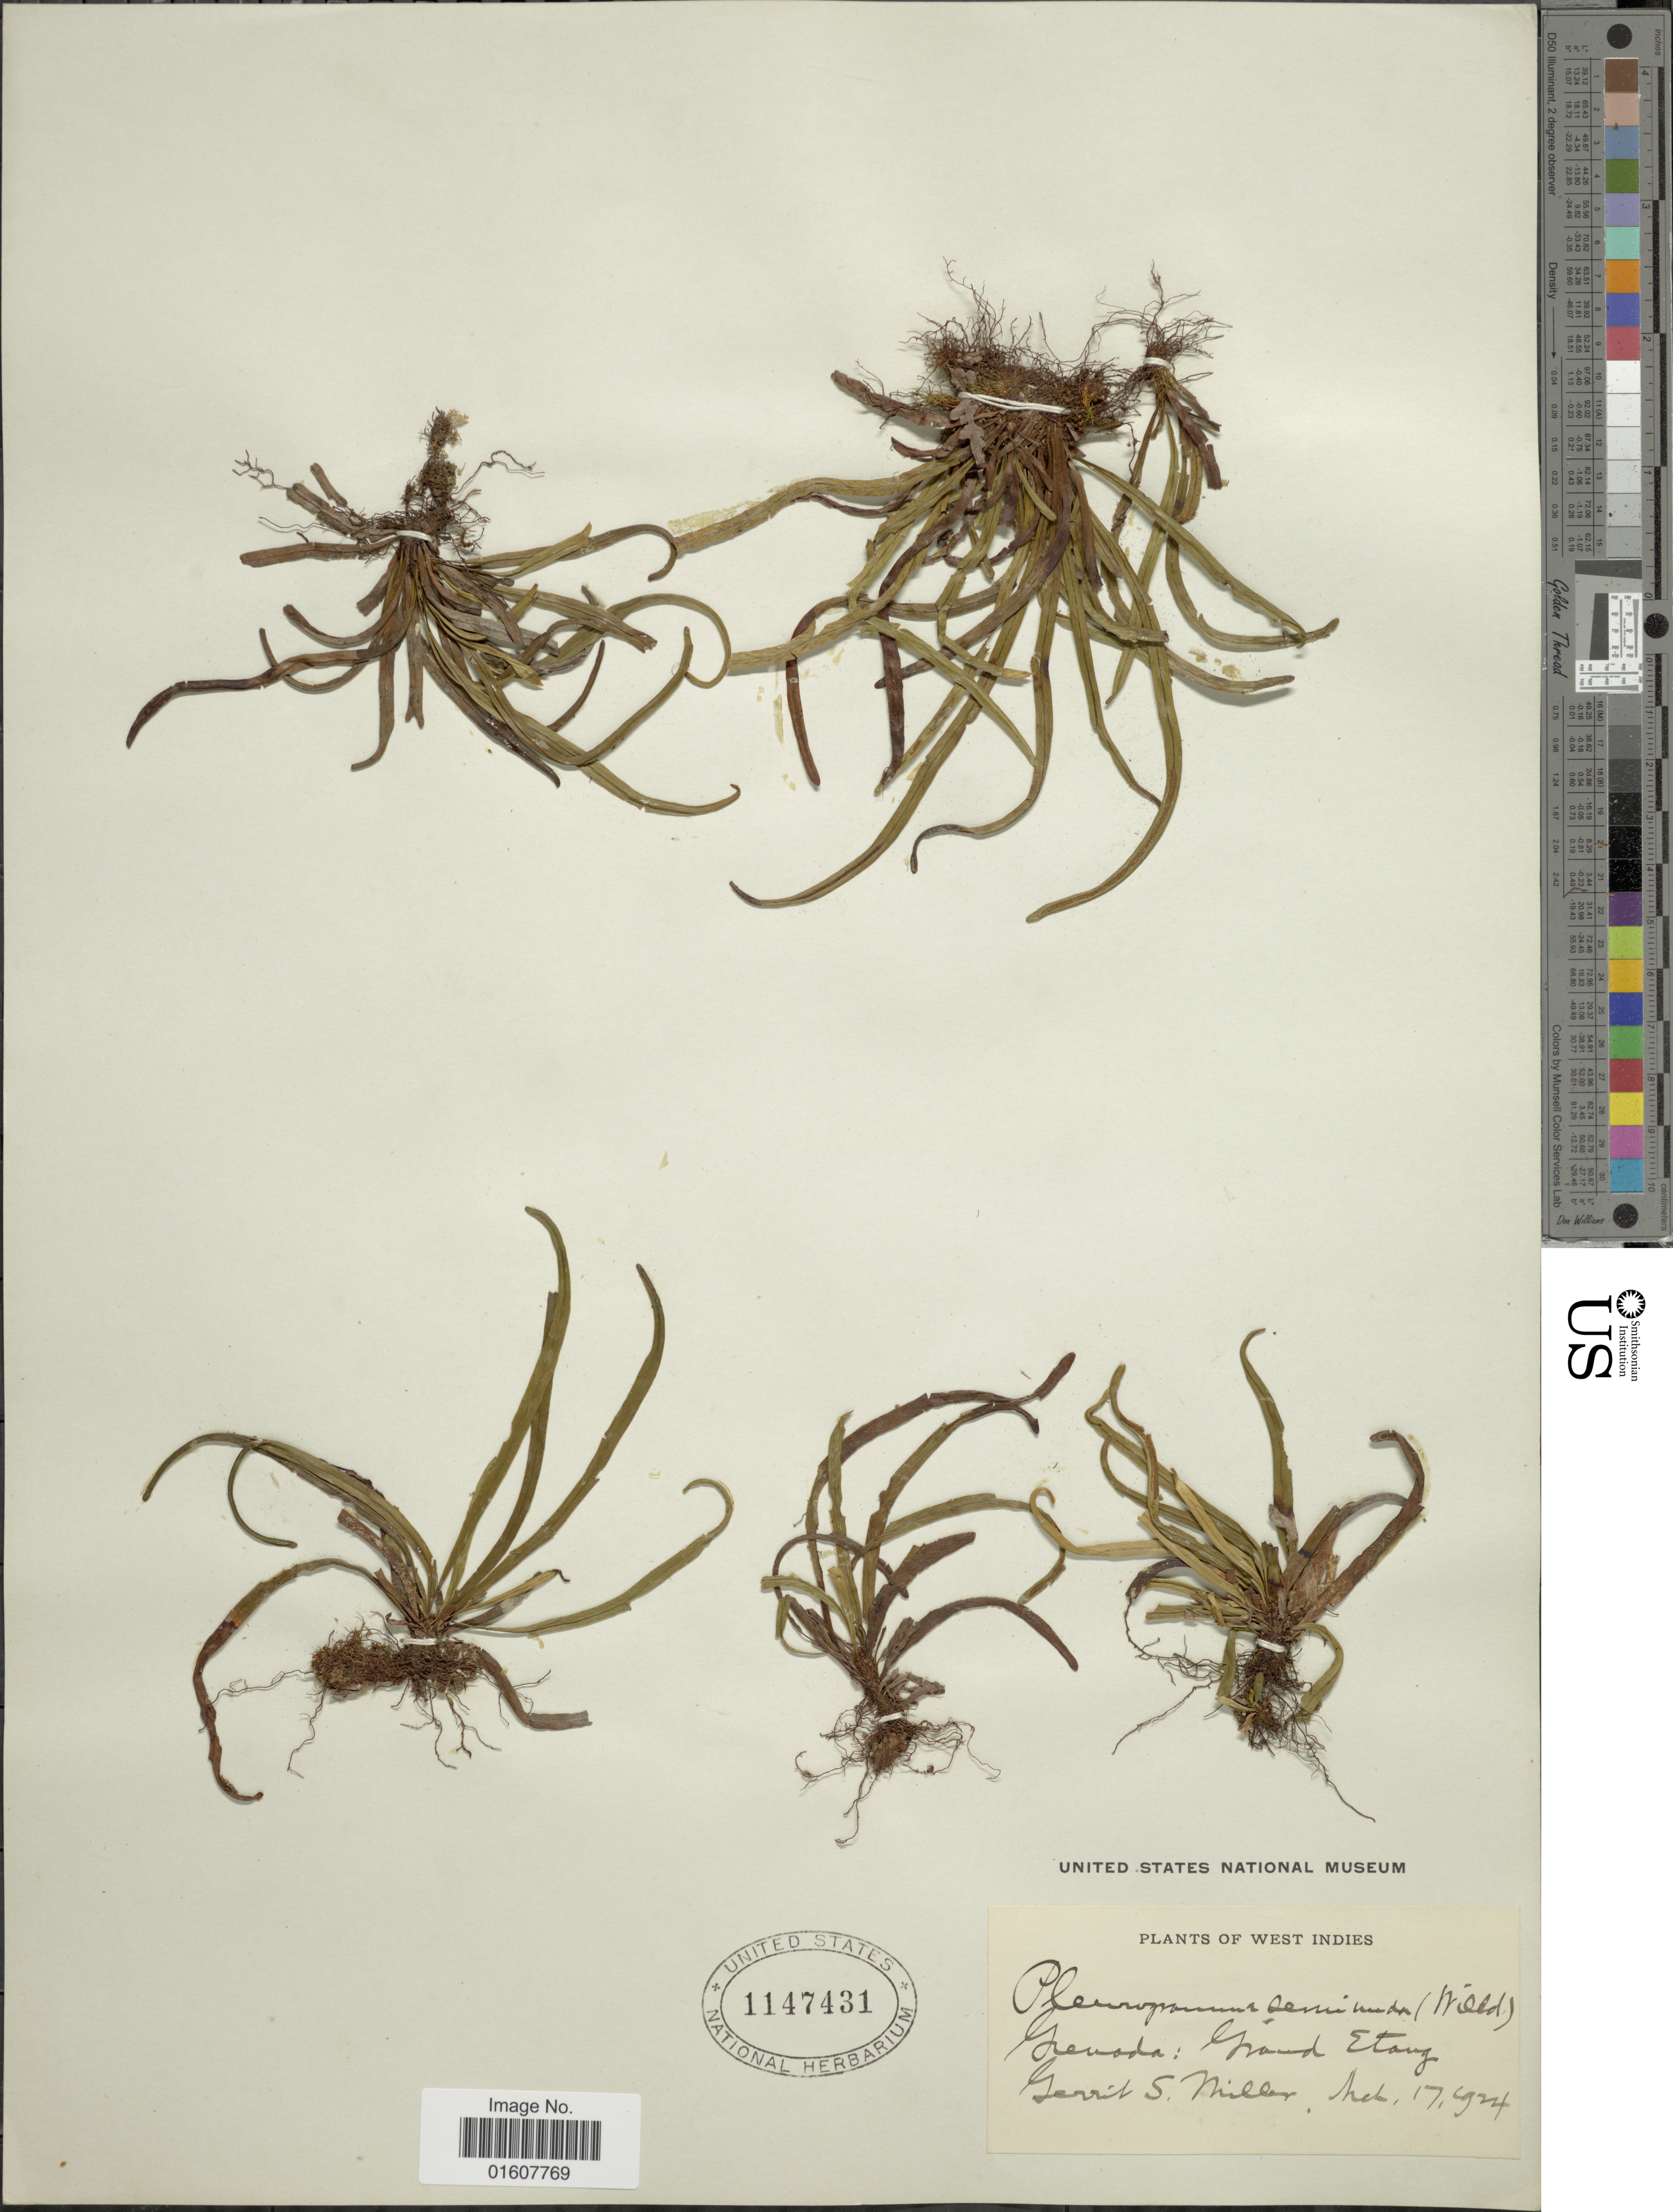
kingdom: Plantae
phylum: Tracheophyta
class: Polypodiopsida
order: Polypodiales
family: Polypodiaceae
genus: Cochlidium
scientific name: Cochlidium seminudum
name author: (Willd.) Maxon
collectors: G. S. Miller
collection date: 1924-03-17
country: Grenada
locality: Grand Etang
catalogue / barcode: US 1147431